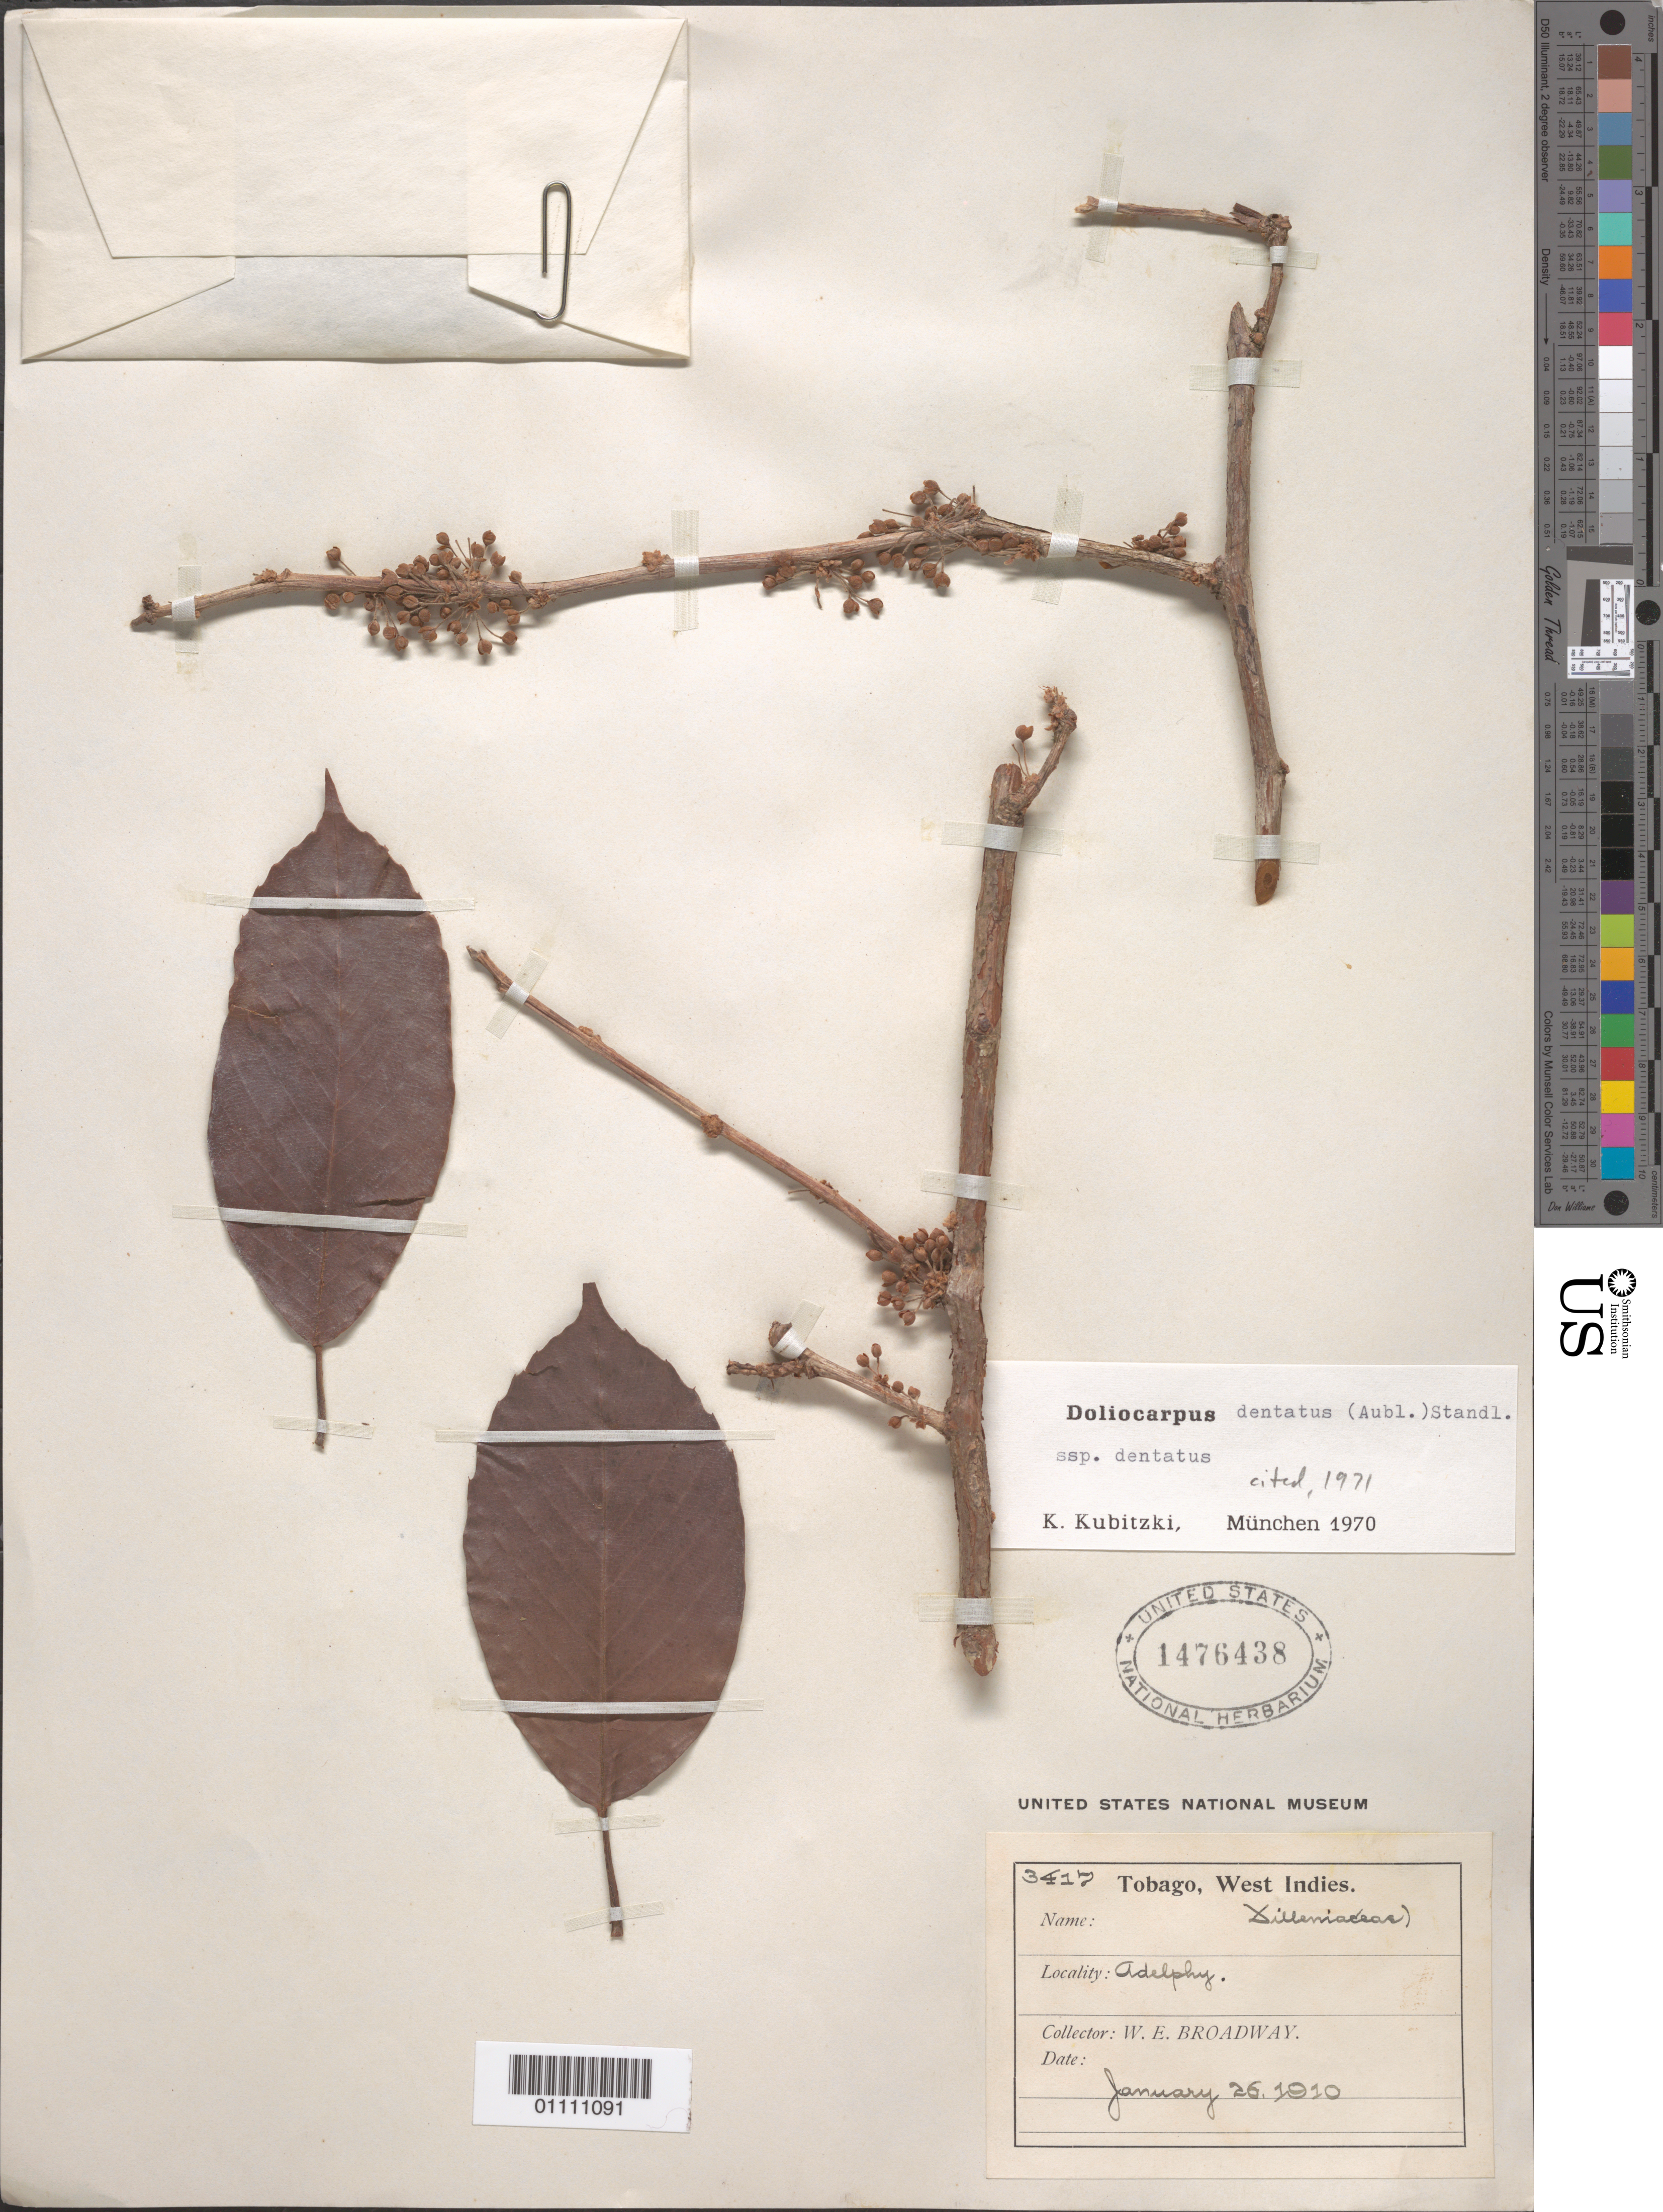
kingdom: Plantae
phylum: Tracheophyta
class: Magnoliopsida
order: Dilleniales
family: Dilleniaceae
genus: Doliocarpus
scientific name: Doliocarpus dentatus subsp. dentatus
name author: (Aubl.) Standl.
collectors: W. E. Broadway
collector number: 3417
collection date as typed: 26 Jan 1910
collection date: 1910-01-26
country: Trinidad and Tobago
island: Tobago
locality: Adelphi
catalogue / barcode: US 1476438